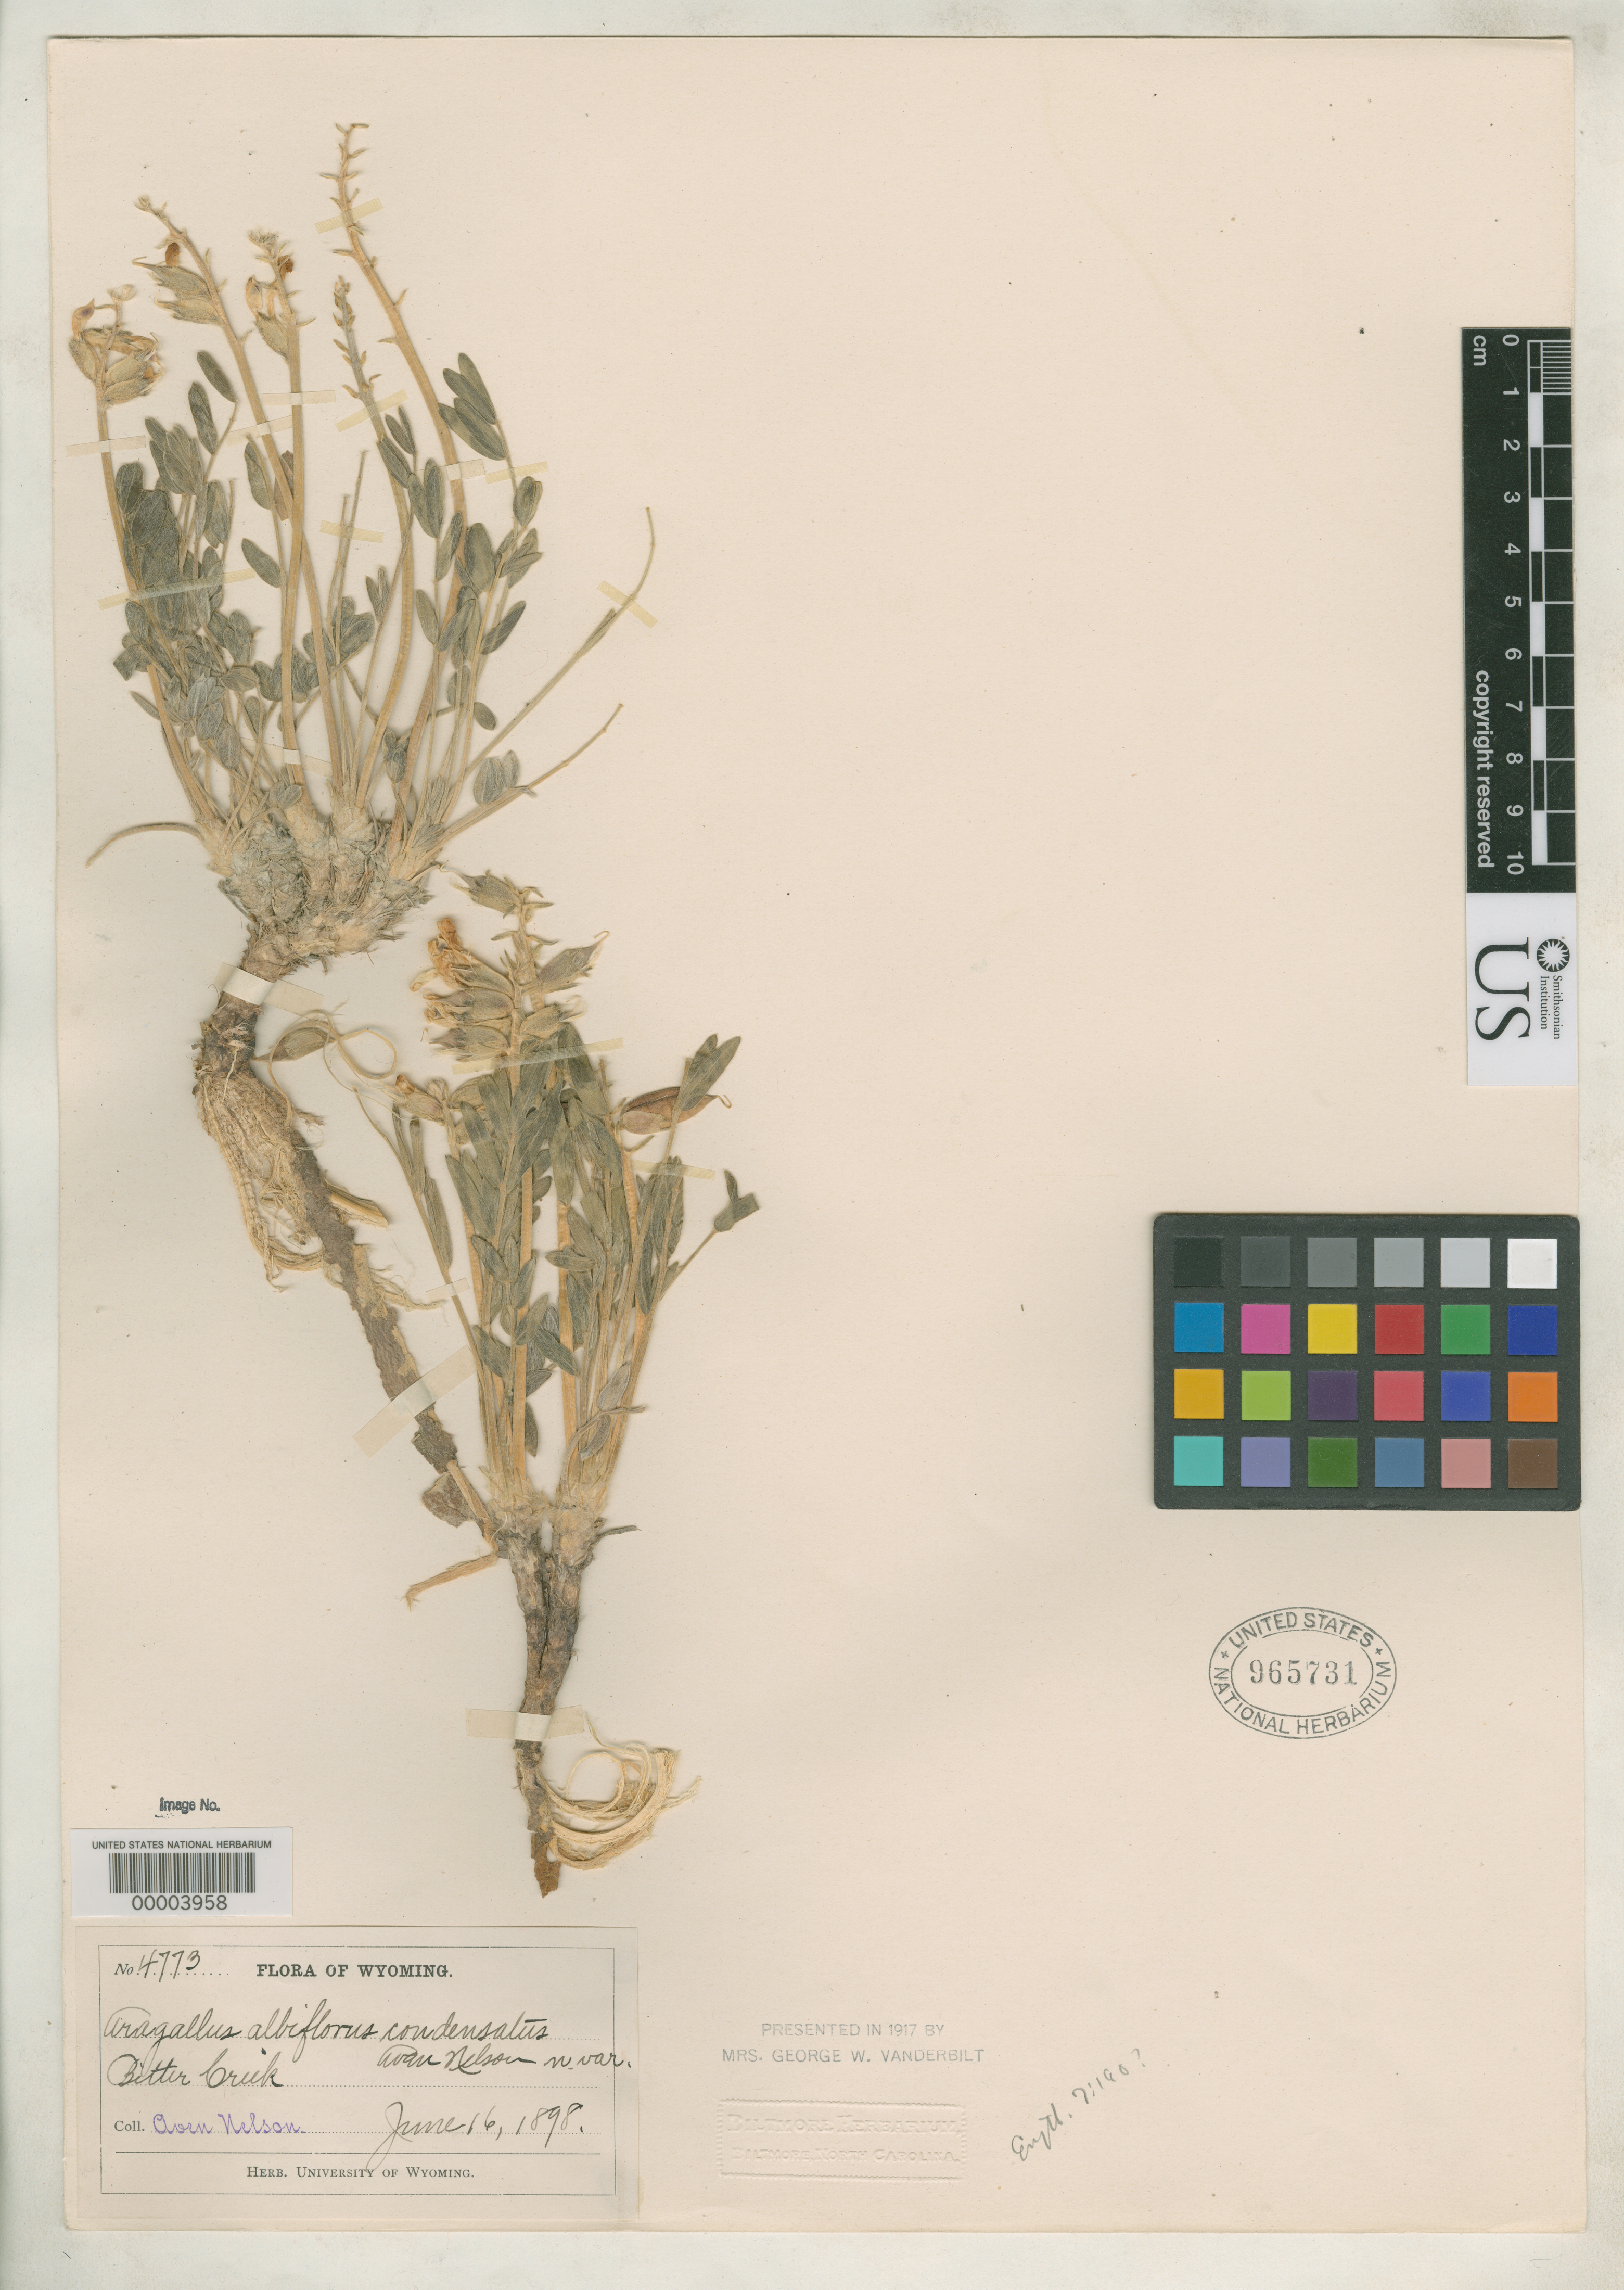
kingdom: Plantae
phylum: Tracheophyta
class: Magnoliopsida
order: Fabales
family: Fabaceae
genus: Aragallus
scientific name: Aragallus albiflorus var. condensatus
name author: A. Nelson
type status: Isotype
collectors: A. Nelson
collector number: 4773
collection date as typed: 16 Jun 1898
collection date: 1898-06-16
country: United States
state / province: Wyoming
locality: Point of Rocks.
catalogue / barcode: US 965731